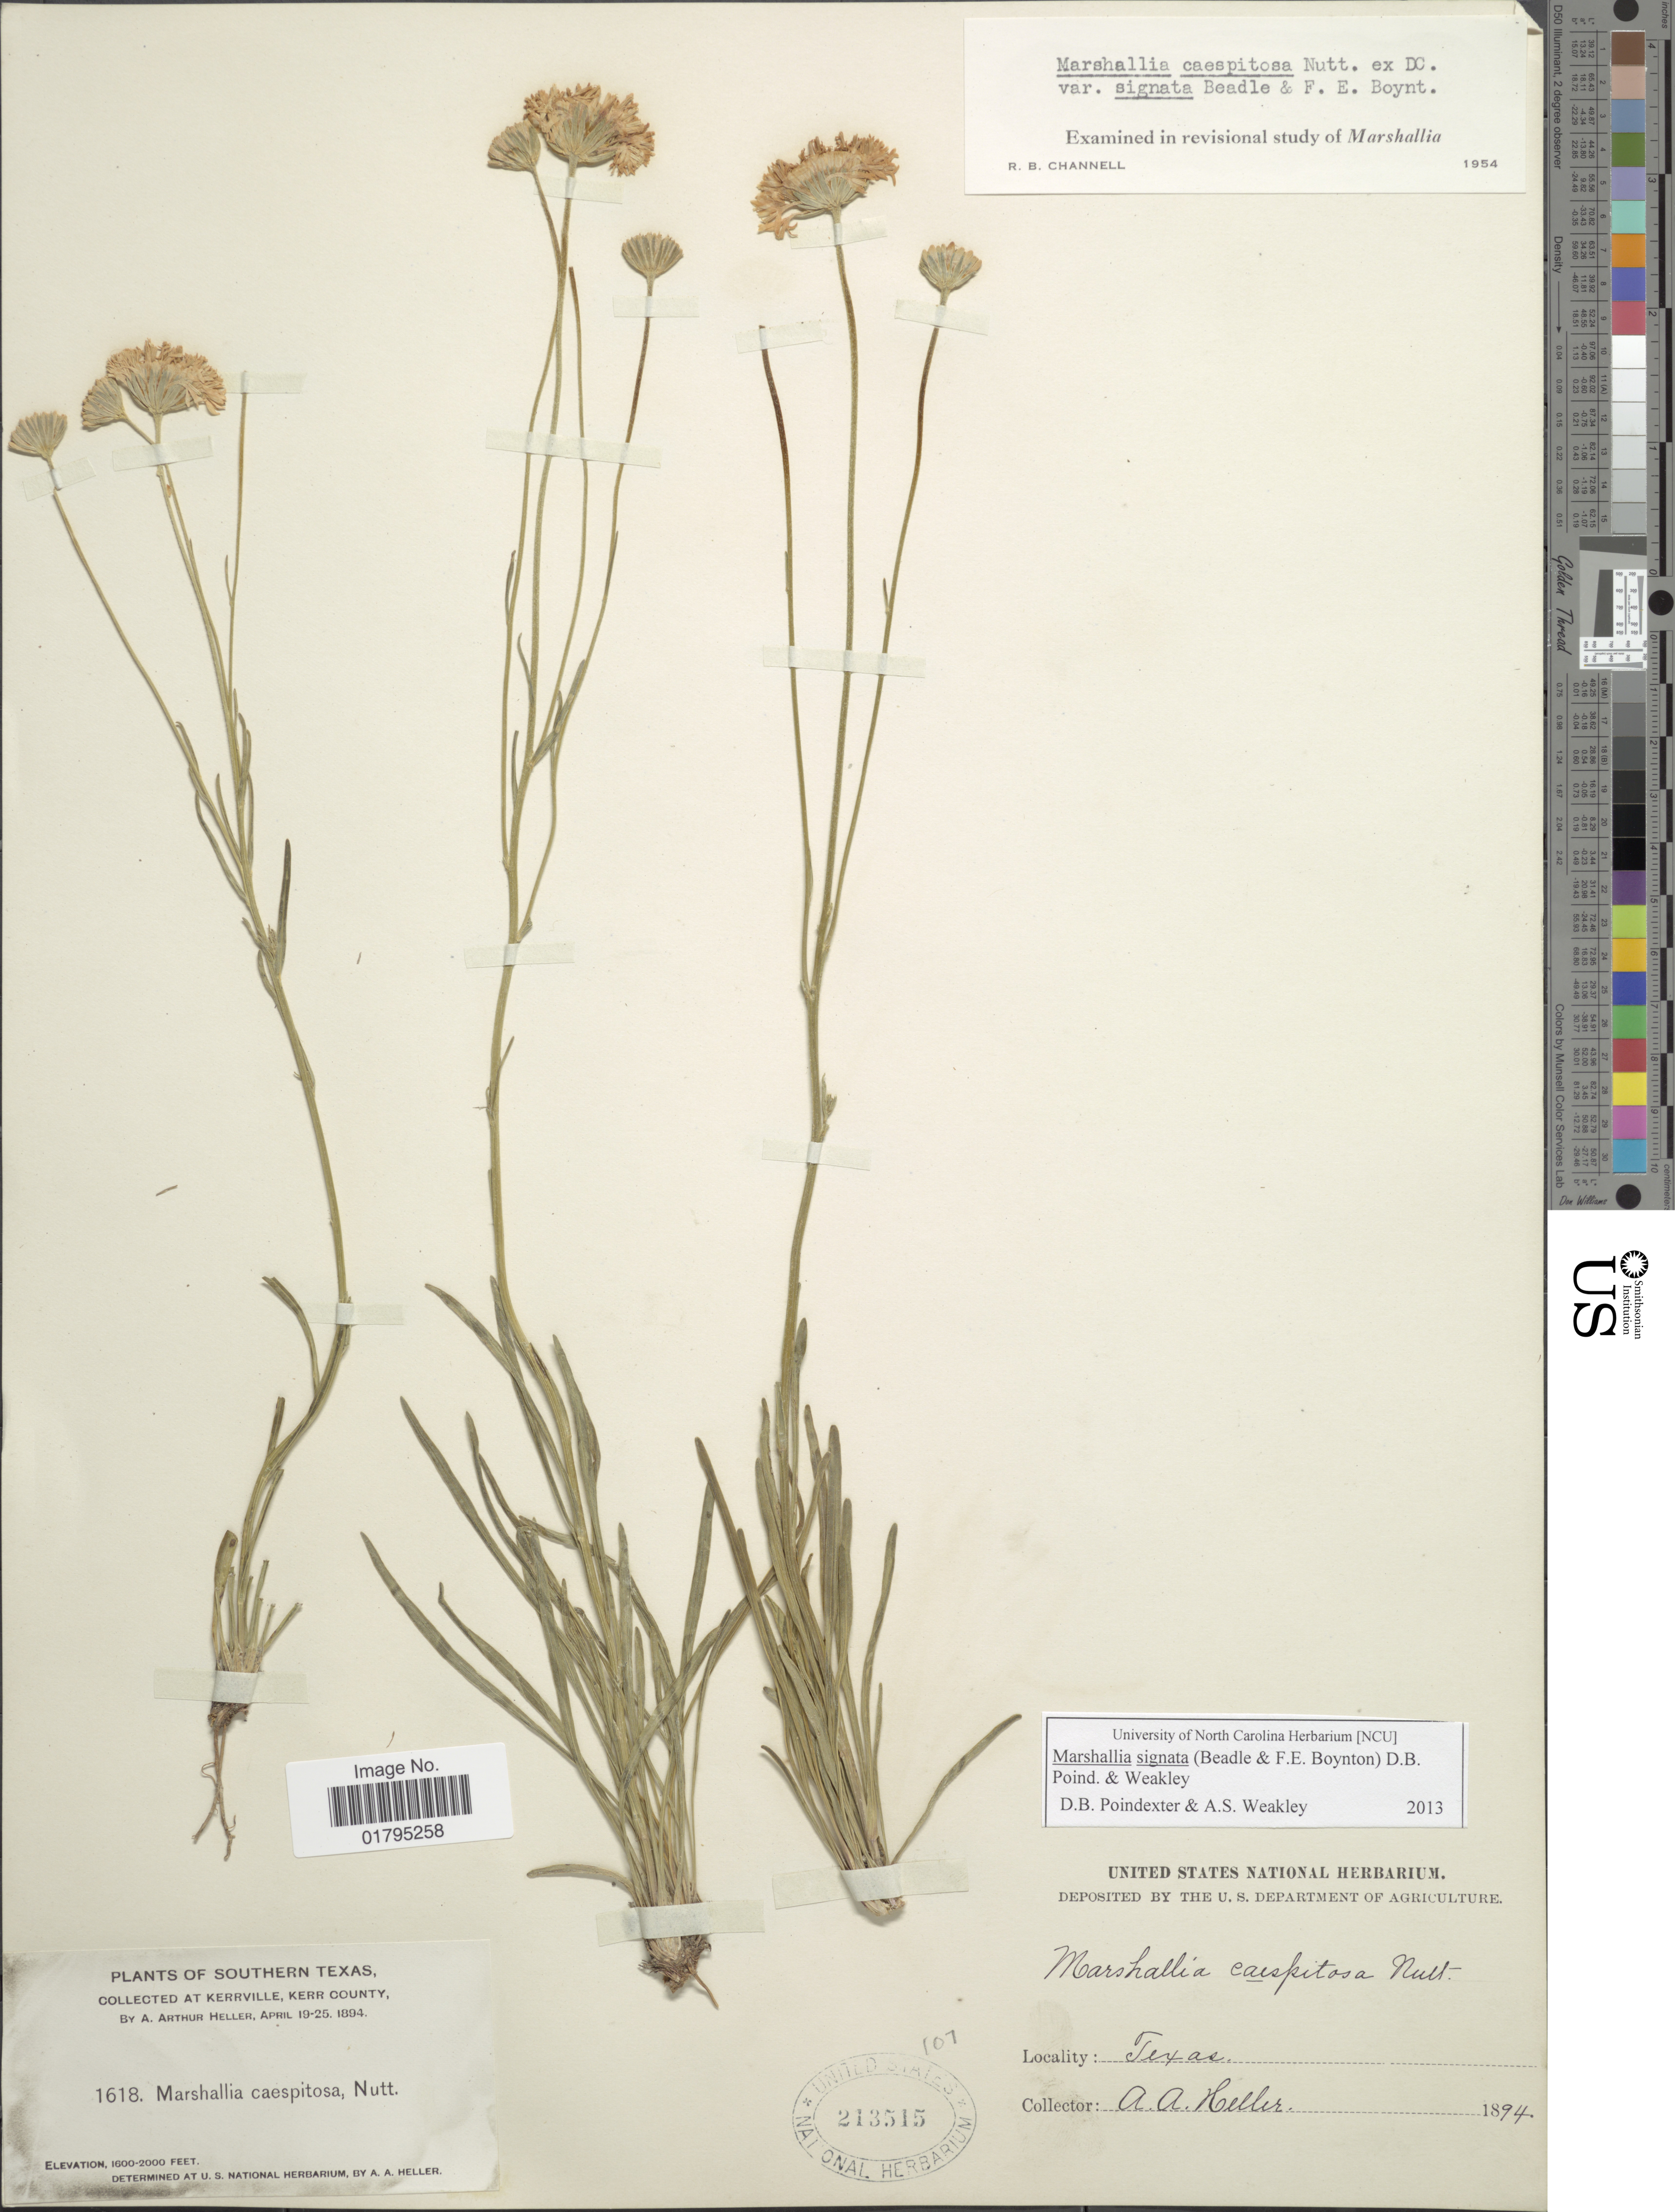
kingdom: Plantae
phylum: Tracheophyta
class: Magnoliopsida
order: Asterales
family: Asteraceae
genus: Marshallia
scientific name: Marshallia caespitosa var. signata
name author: Beadle & F.E. Boynton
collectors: A. A. Heller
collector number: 1618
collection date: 1894-04-19/1894-04-25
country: United States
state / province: Texas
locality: Southern Texas.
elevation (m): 488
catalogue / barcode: US 213515